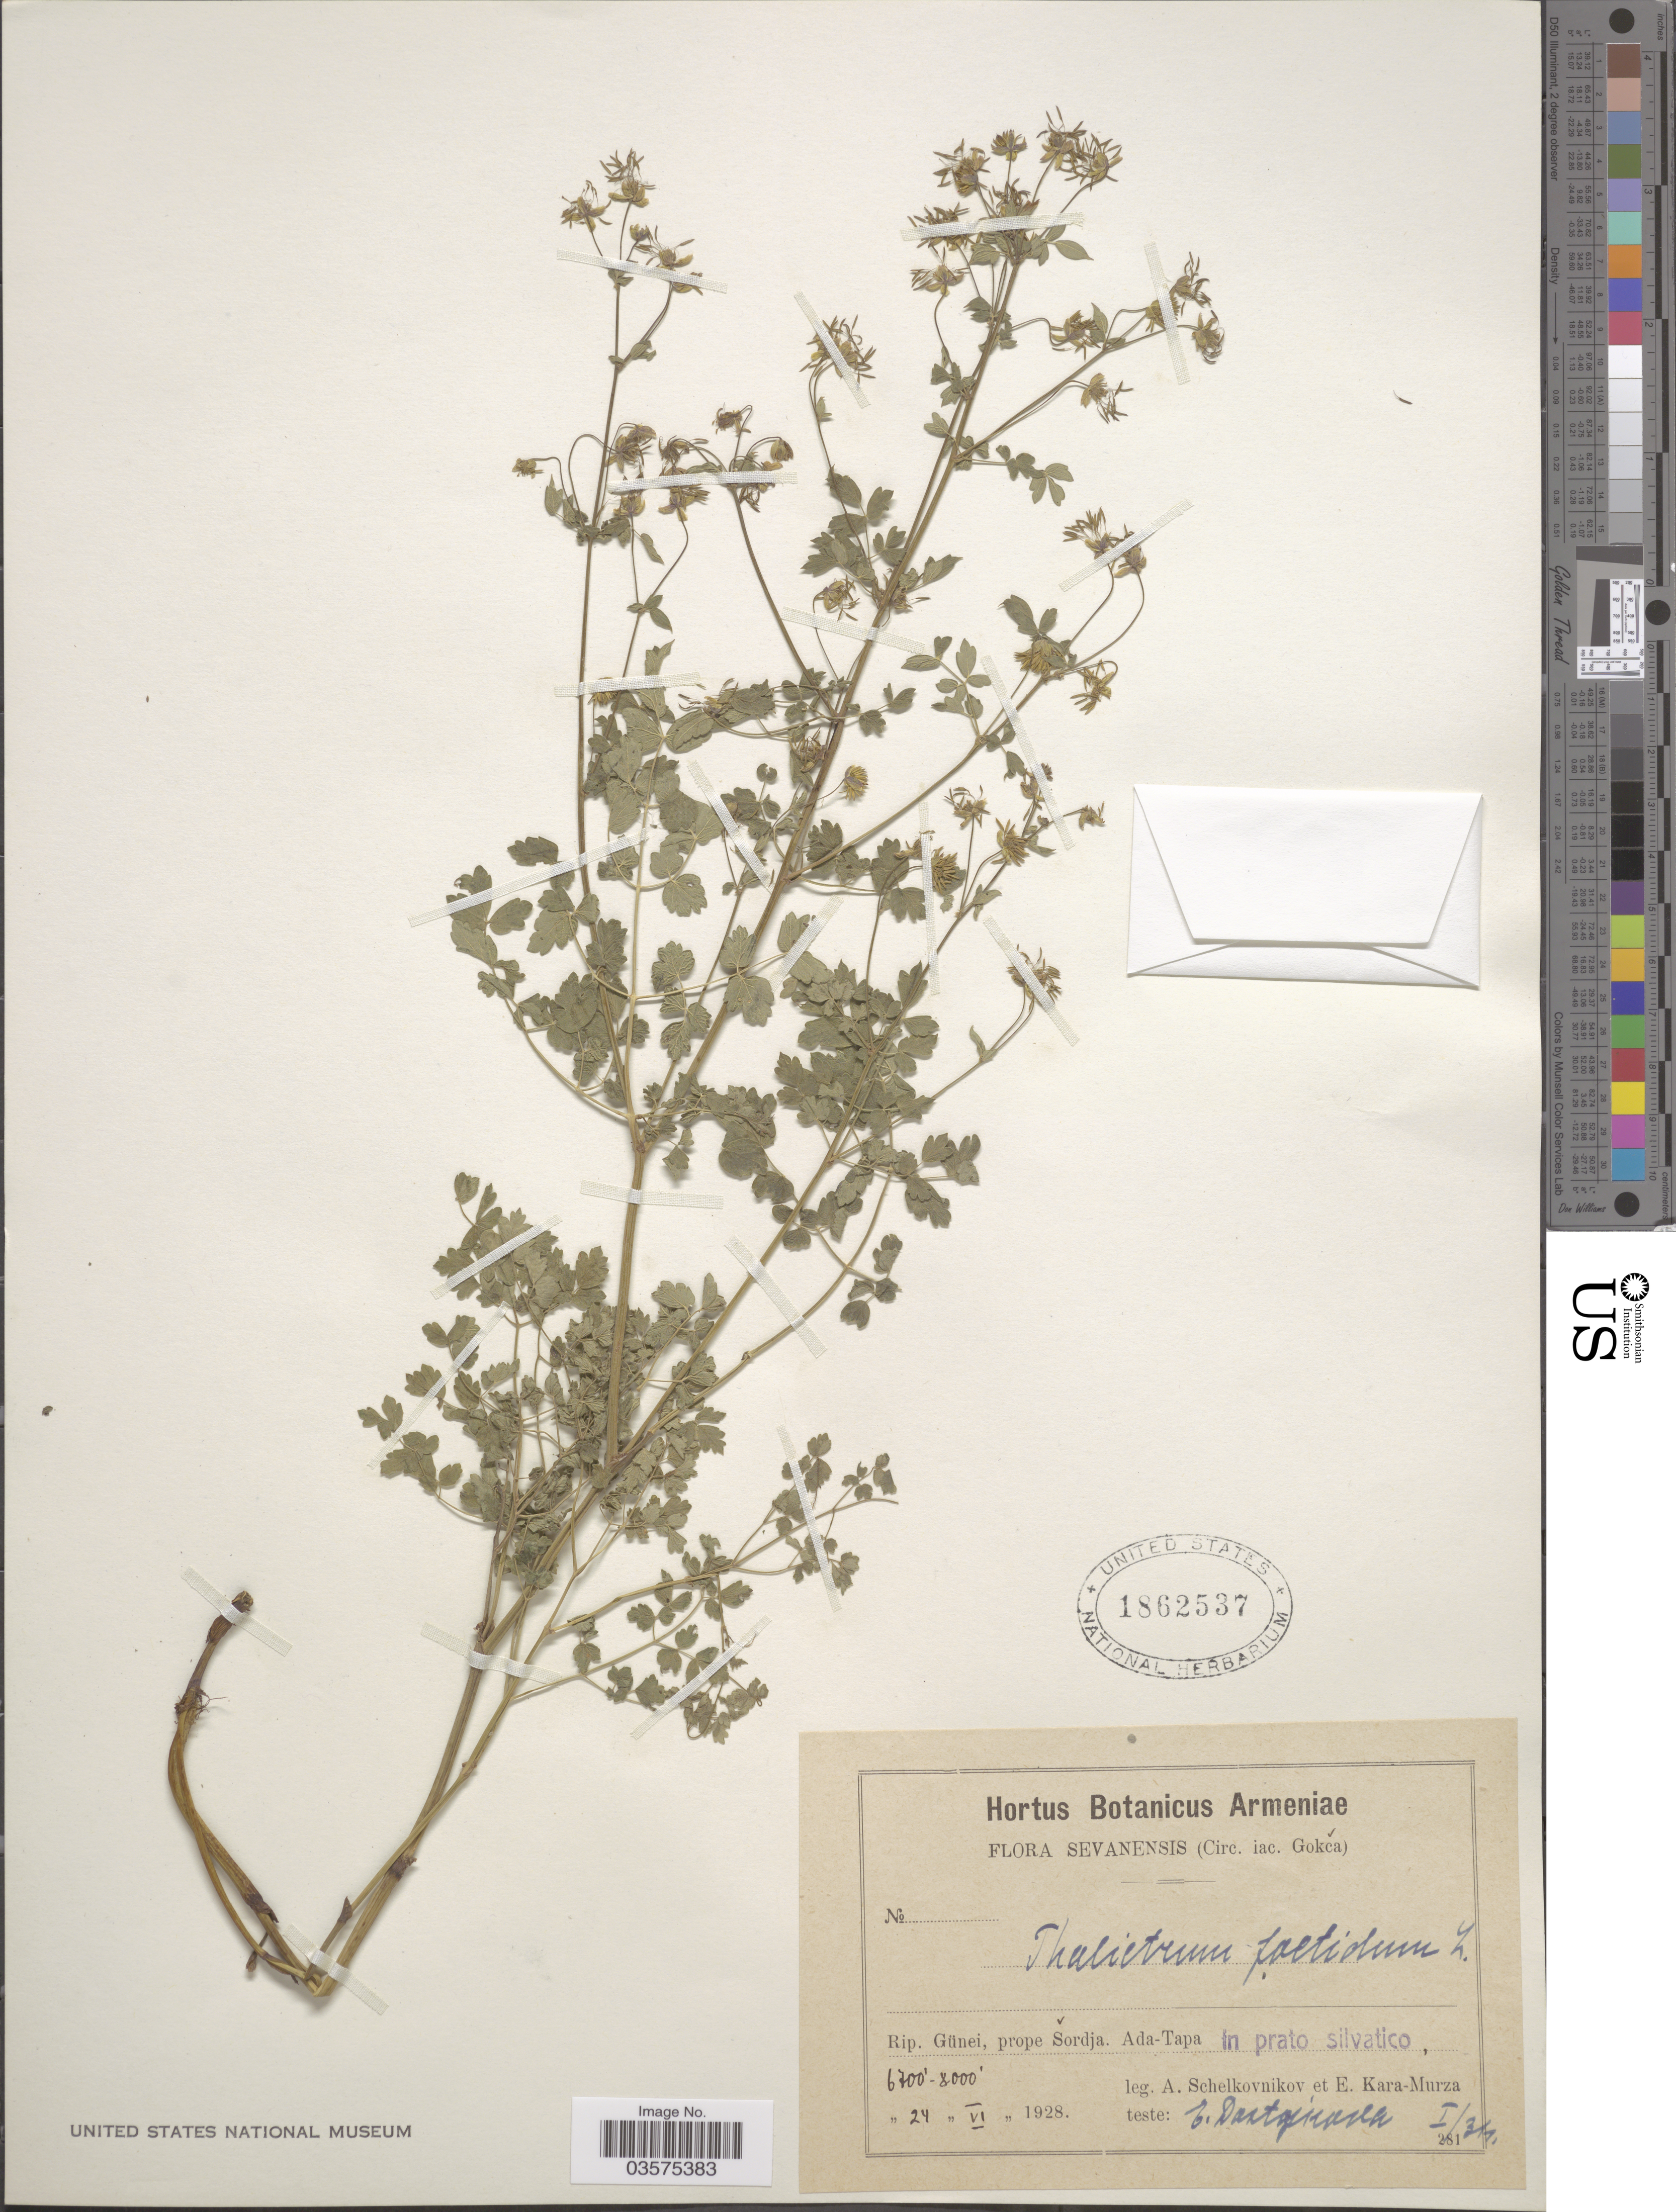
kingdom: Plantae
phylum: Tracheophyta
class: Magnoliopsida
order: Ranunculales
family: Ranunculaceae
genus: Thalictrum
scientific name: Thalictrum foetidum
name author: L.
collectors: A. B. Schelkovnikov & E. Kara-Murza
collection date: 1928-06-24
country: Armenia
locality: Sevanensis (Circ. iac. Gokca). Rip. Günei, prope Sordja. Ada-Tapa in prato silvatico.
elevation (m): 2042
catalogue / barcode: US 1862537